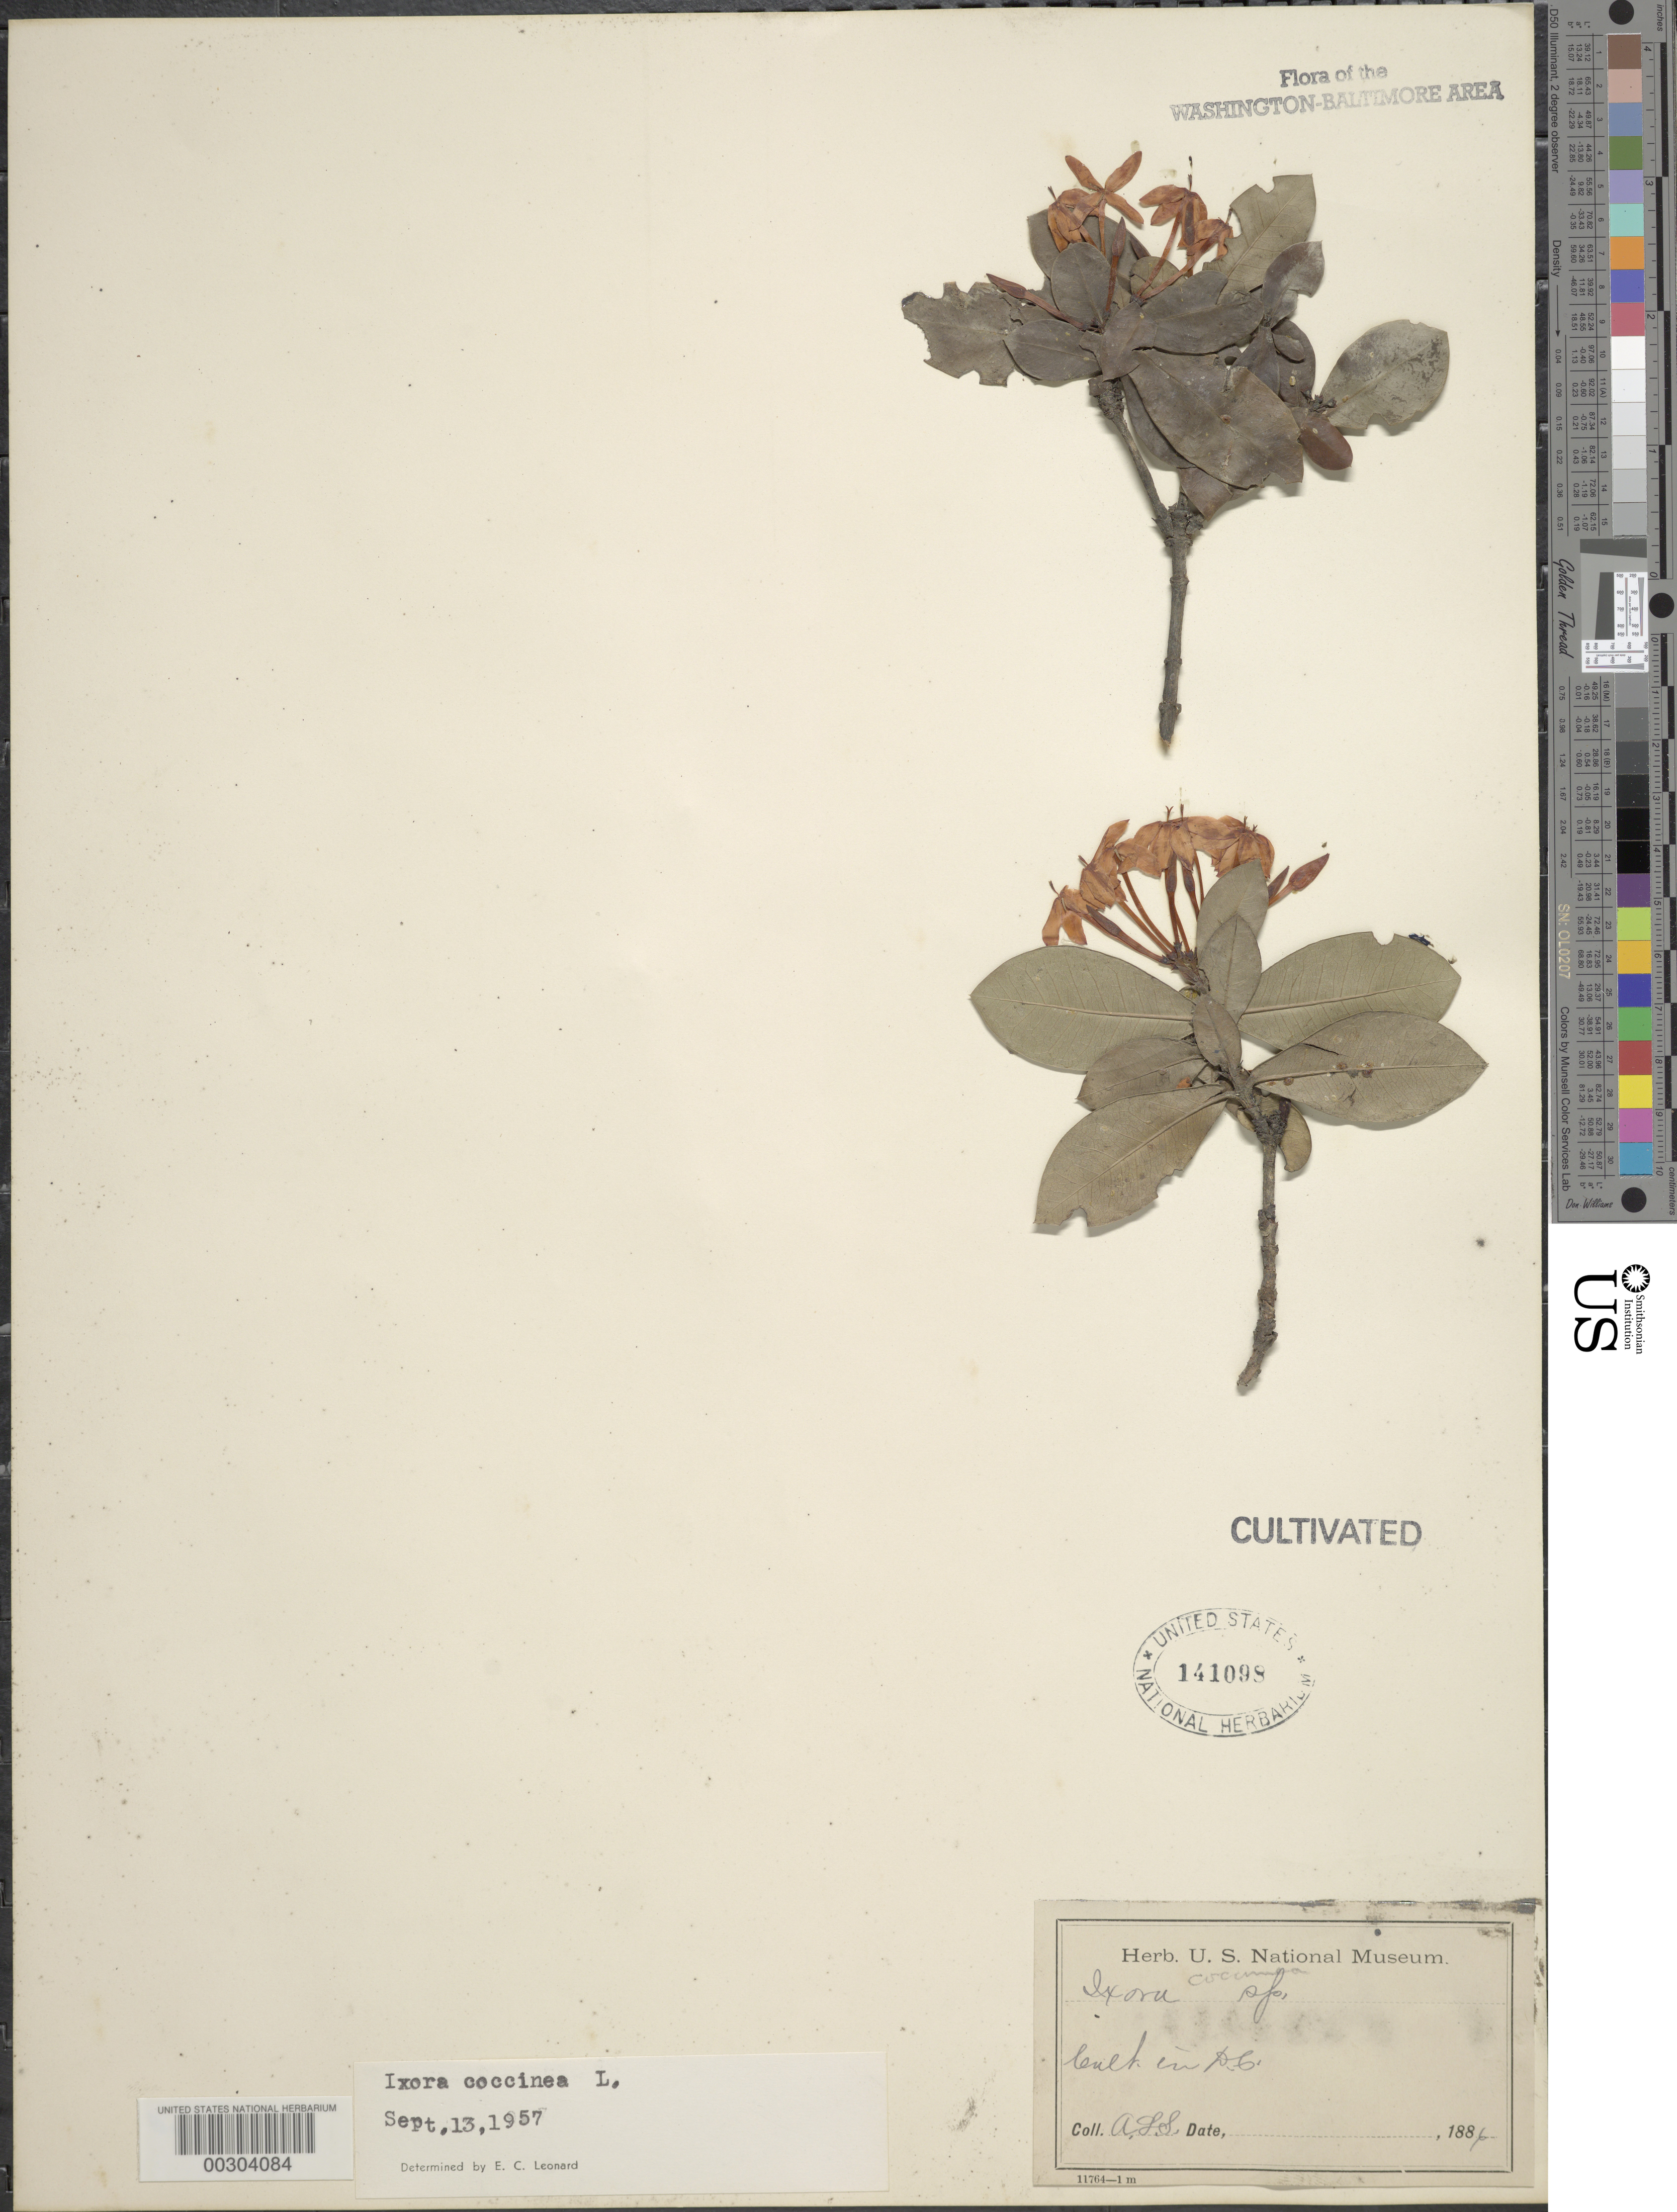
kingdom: Plantae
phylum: Tracheophyta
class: Magnoliopsida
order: Gentianales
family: Rubiaceae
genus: Ixora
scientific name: Ixora coccinea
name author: L.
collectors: A. L. Schott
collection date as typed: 1886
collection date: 1886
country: United States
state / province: District of Columbia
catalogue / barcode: US 141098